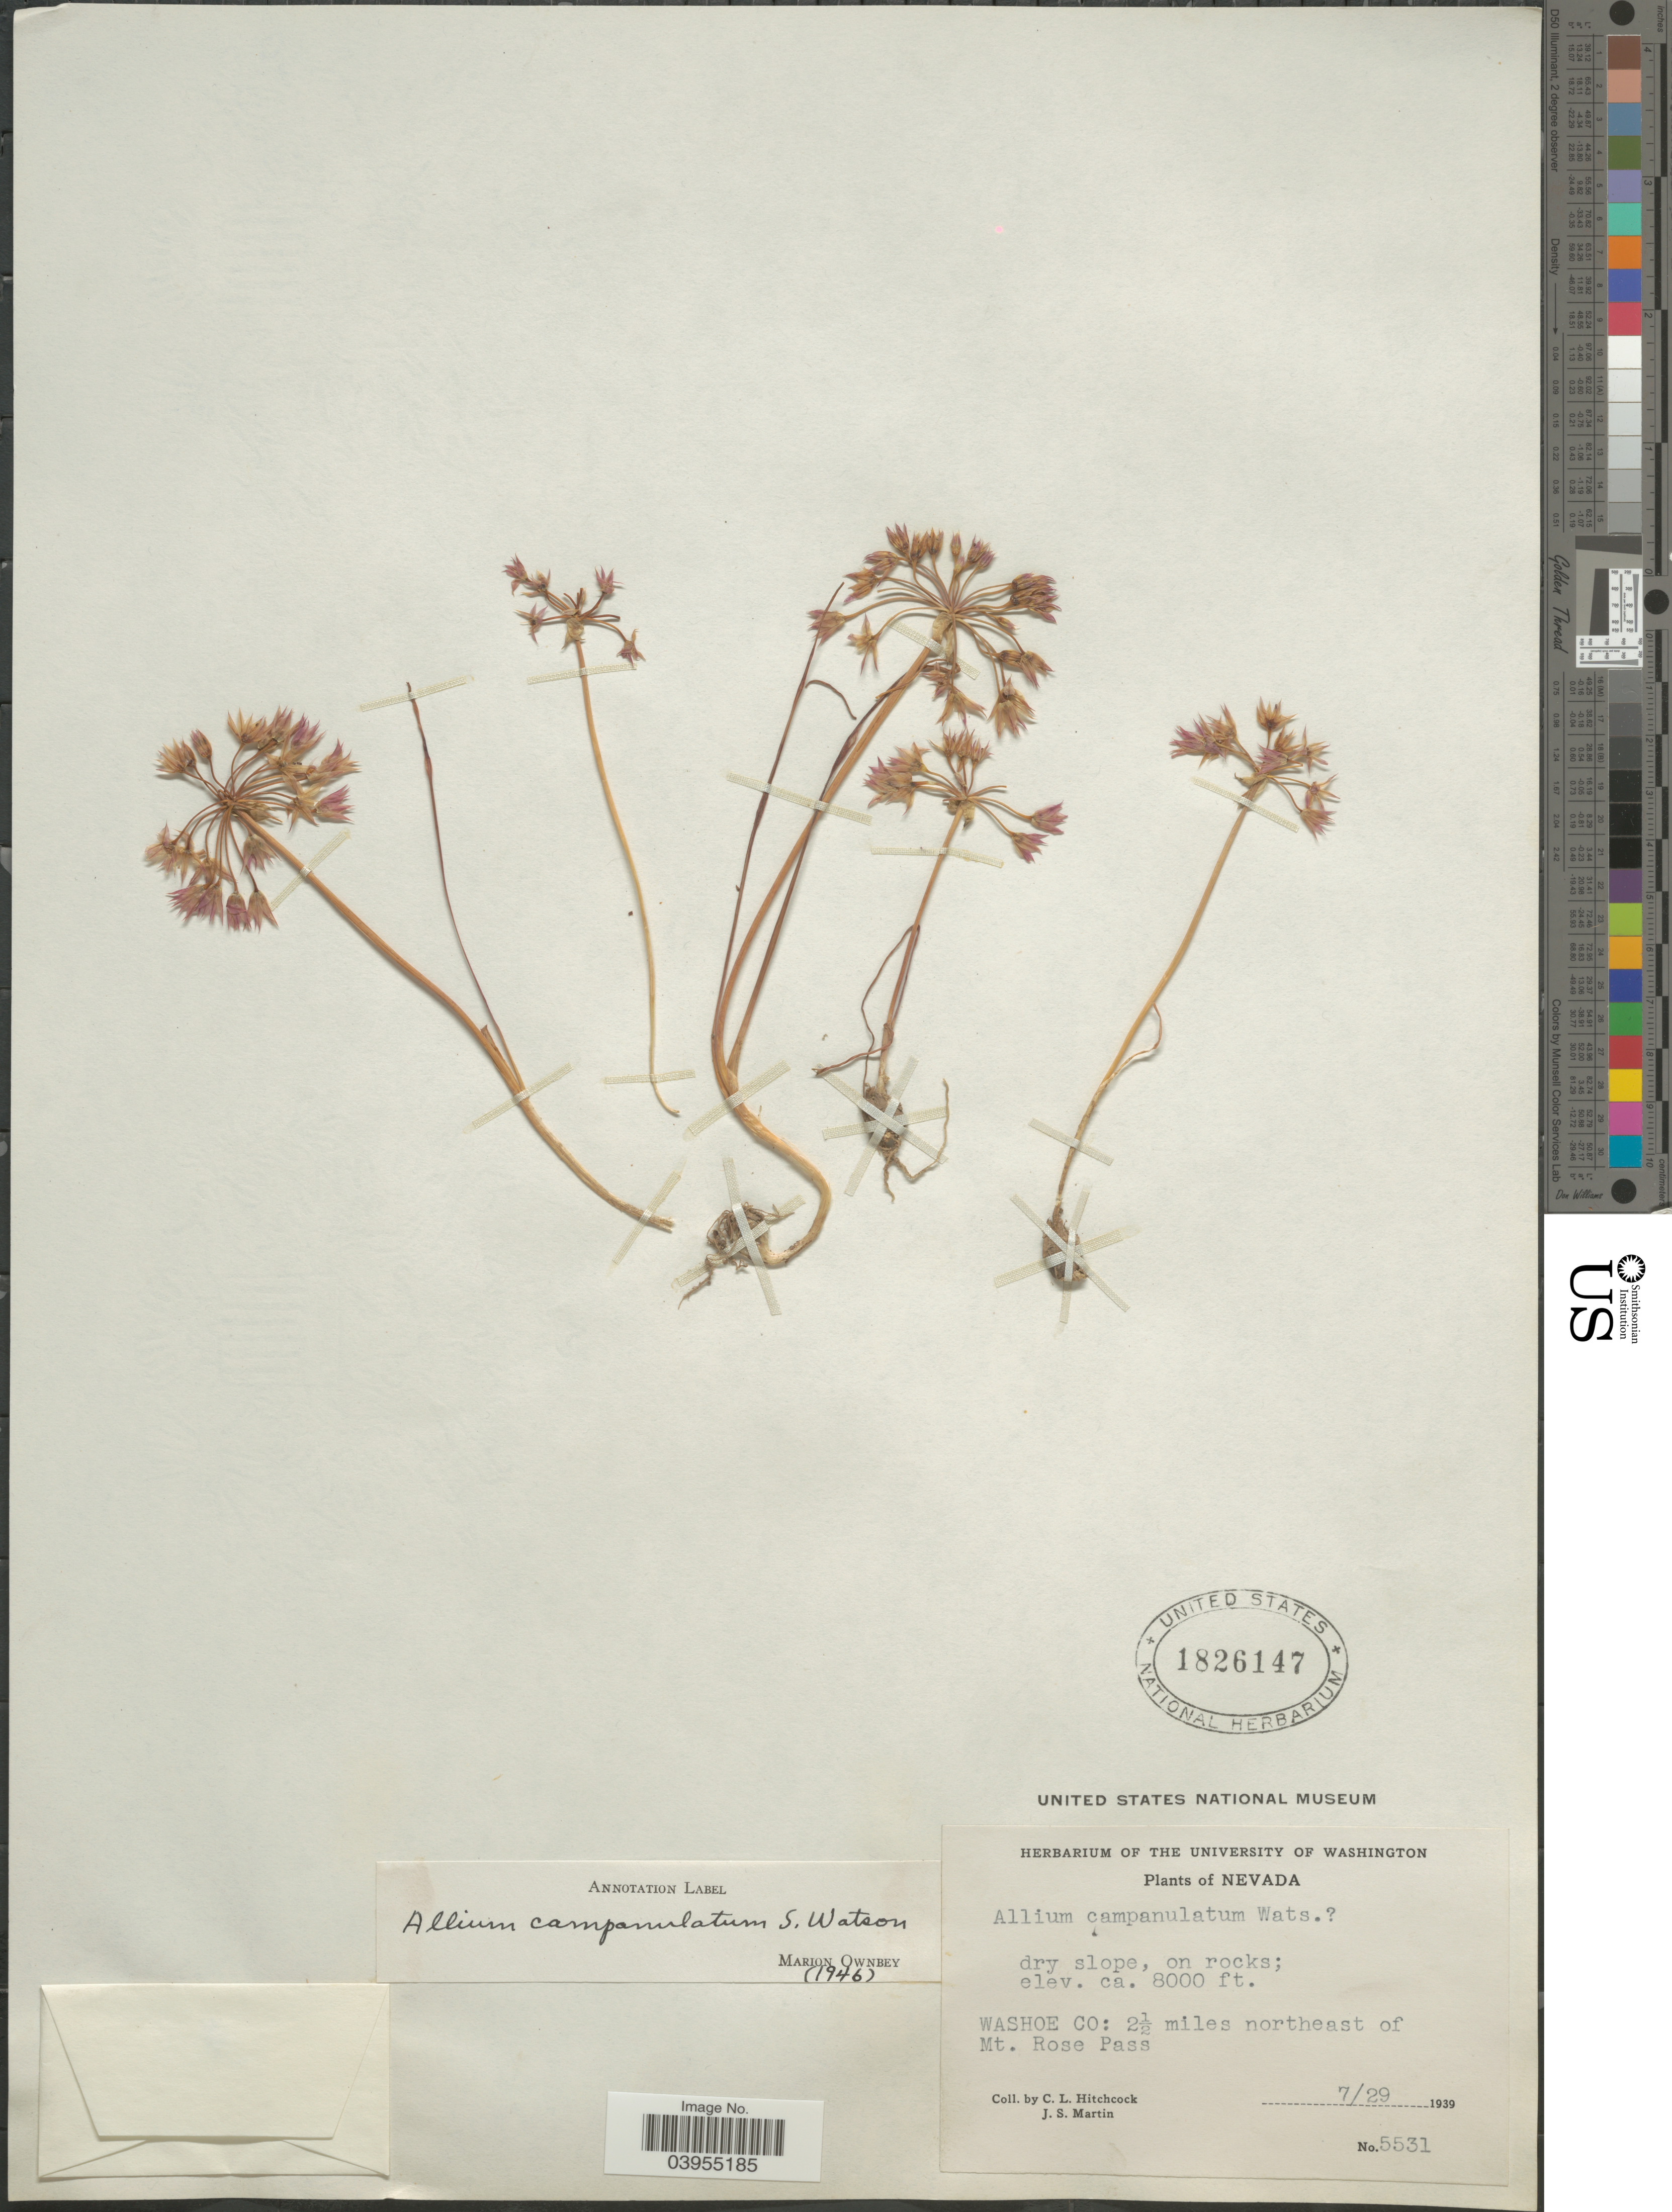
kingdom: Plantae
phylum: Tracheophyta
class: Liliopsida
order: Asparagales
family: Amaryllidaceae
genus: Allium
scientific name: Allium campanulatum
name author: S. Watson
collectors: C. L. Hitchcock & J. S. Martin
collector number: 5531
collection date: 1939-07-29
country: United States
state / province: Nevada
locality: Washoe Co: 2½ miles northeast of Mt. Rose Pass.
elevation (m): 2438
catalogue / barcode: US 1826147